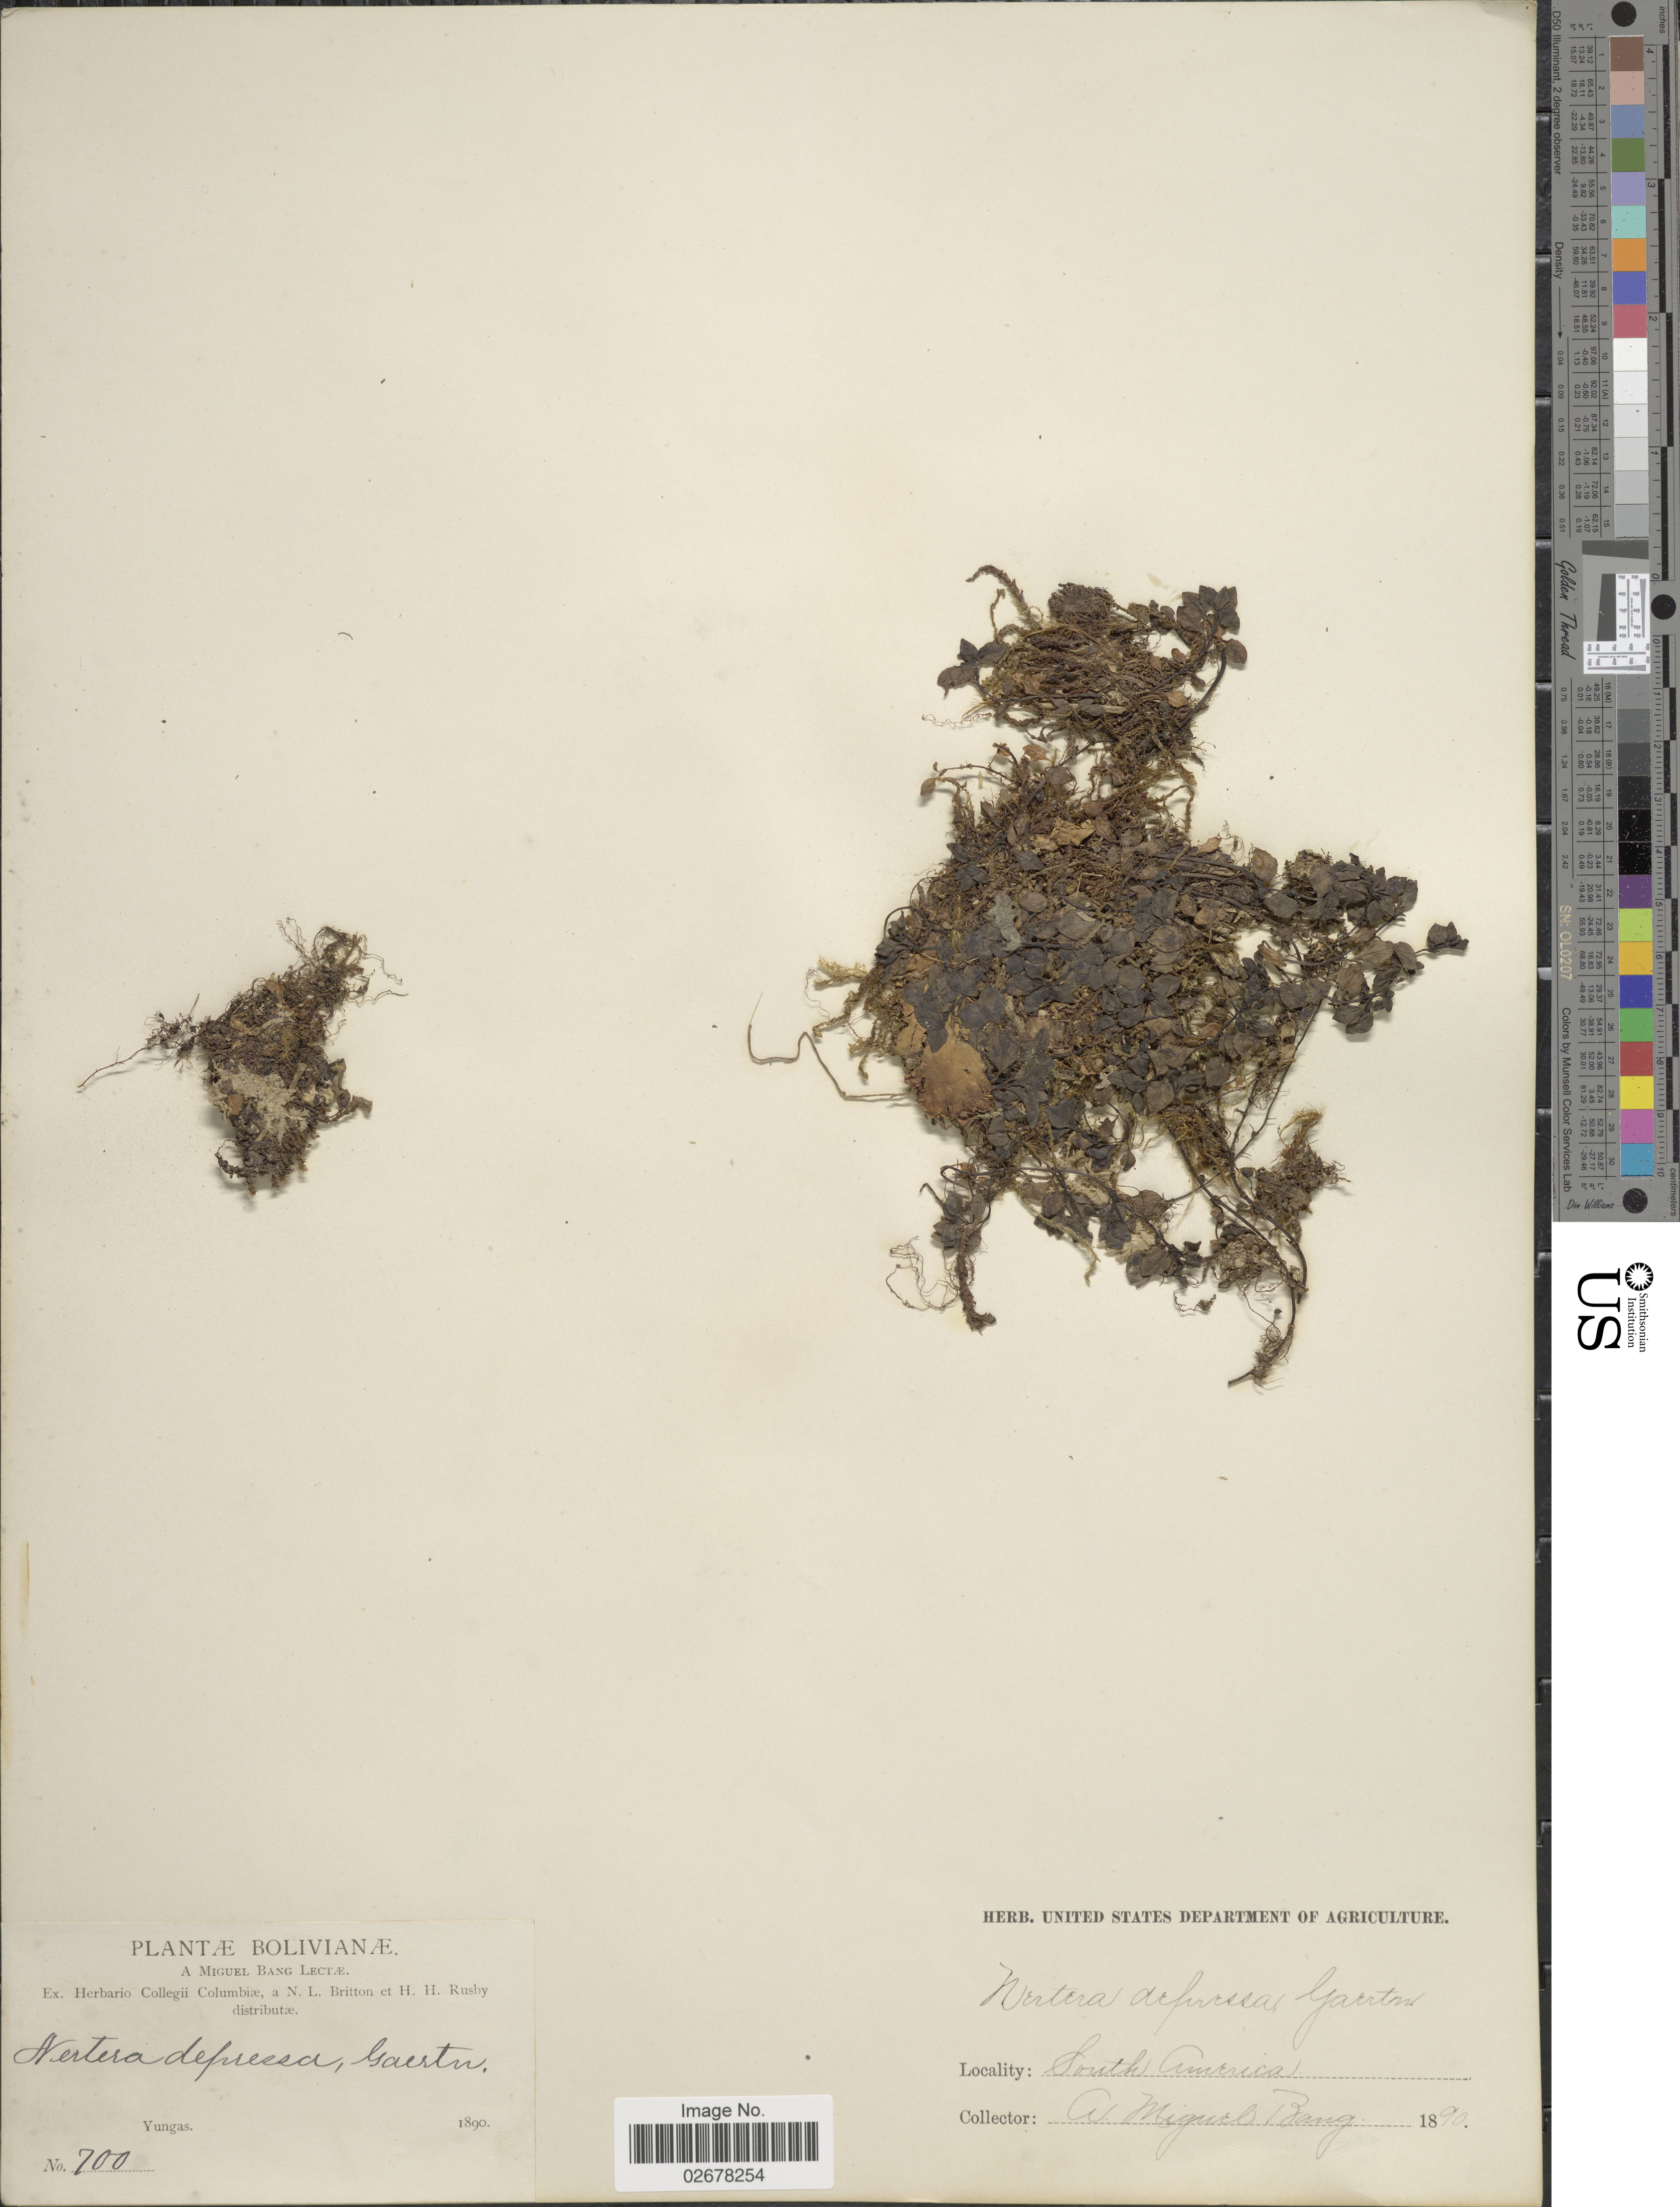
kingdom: Plantae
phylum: Tracheophyta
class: Magnoliopsida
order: Gentianales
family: Rubiaceae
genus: Nertera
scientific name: Nertera depressa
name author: Banks & Sol. ex Gaertn.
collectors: M. Bang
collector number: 700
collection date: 1890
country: Bolivia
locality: Bolivianae, Yungas